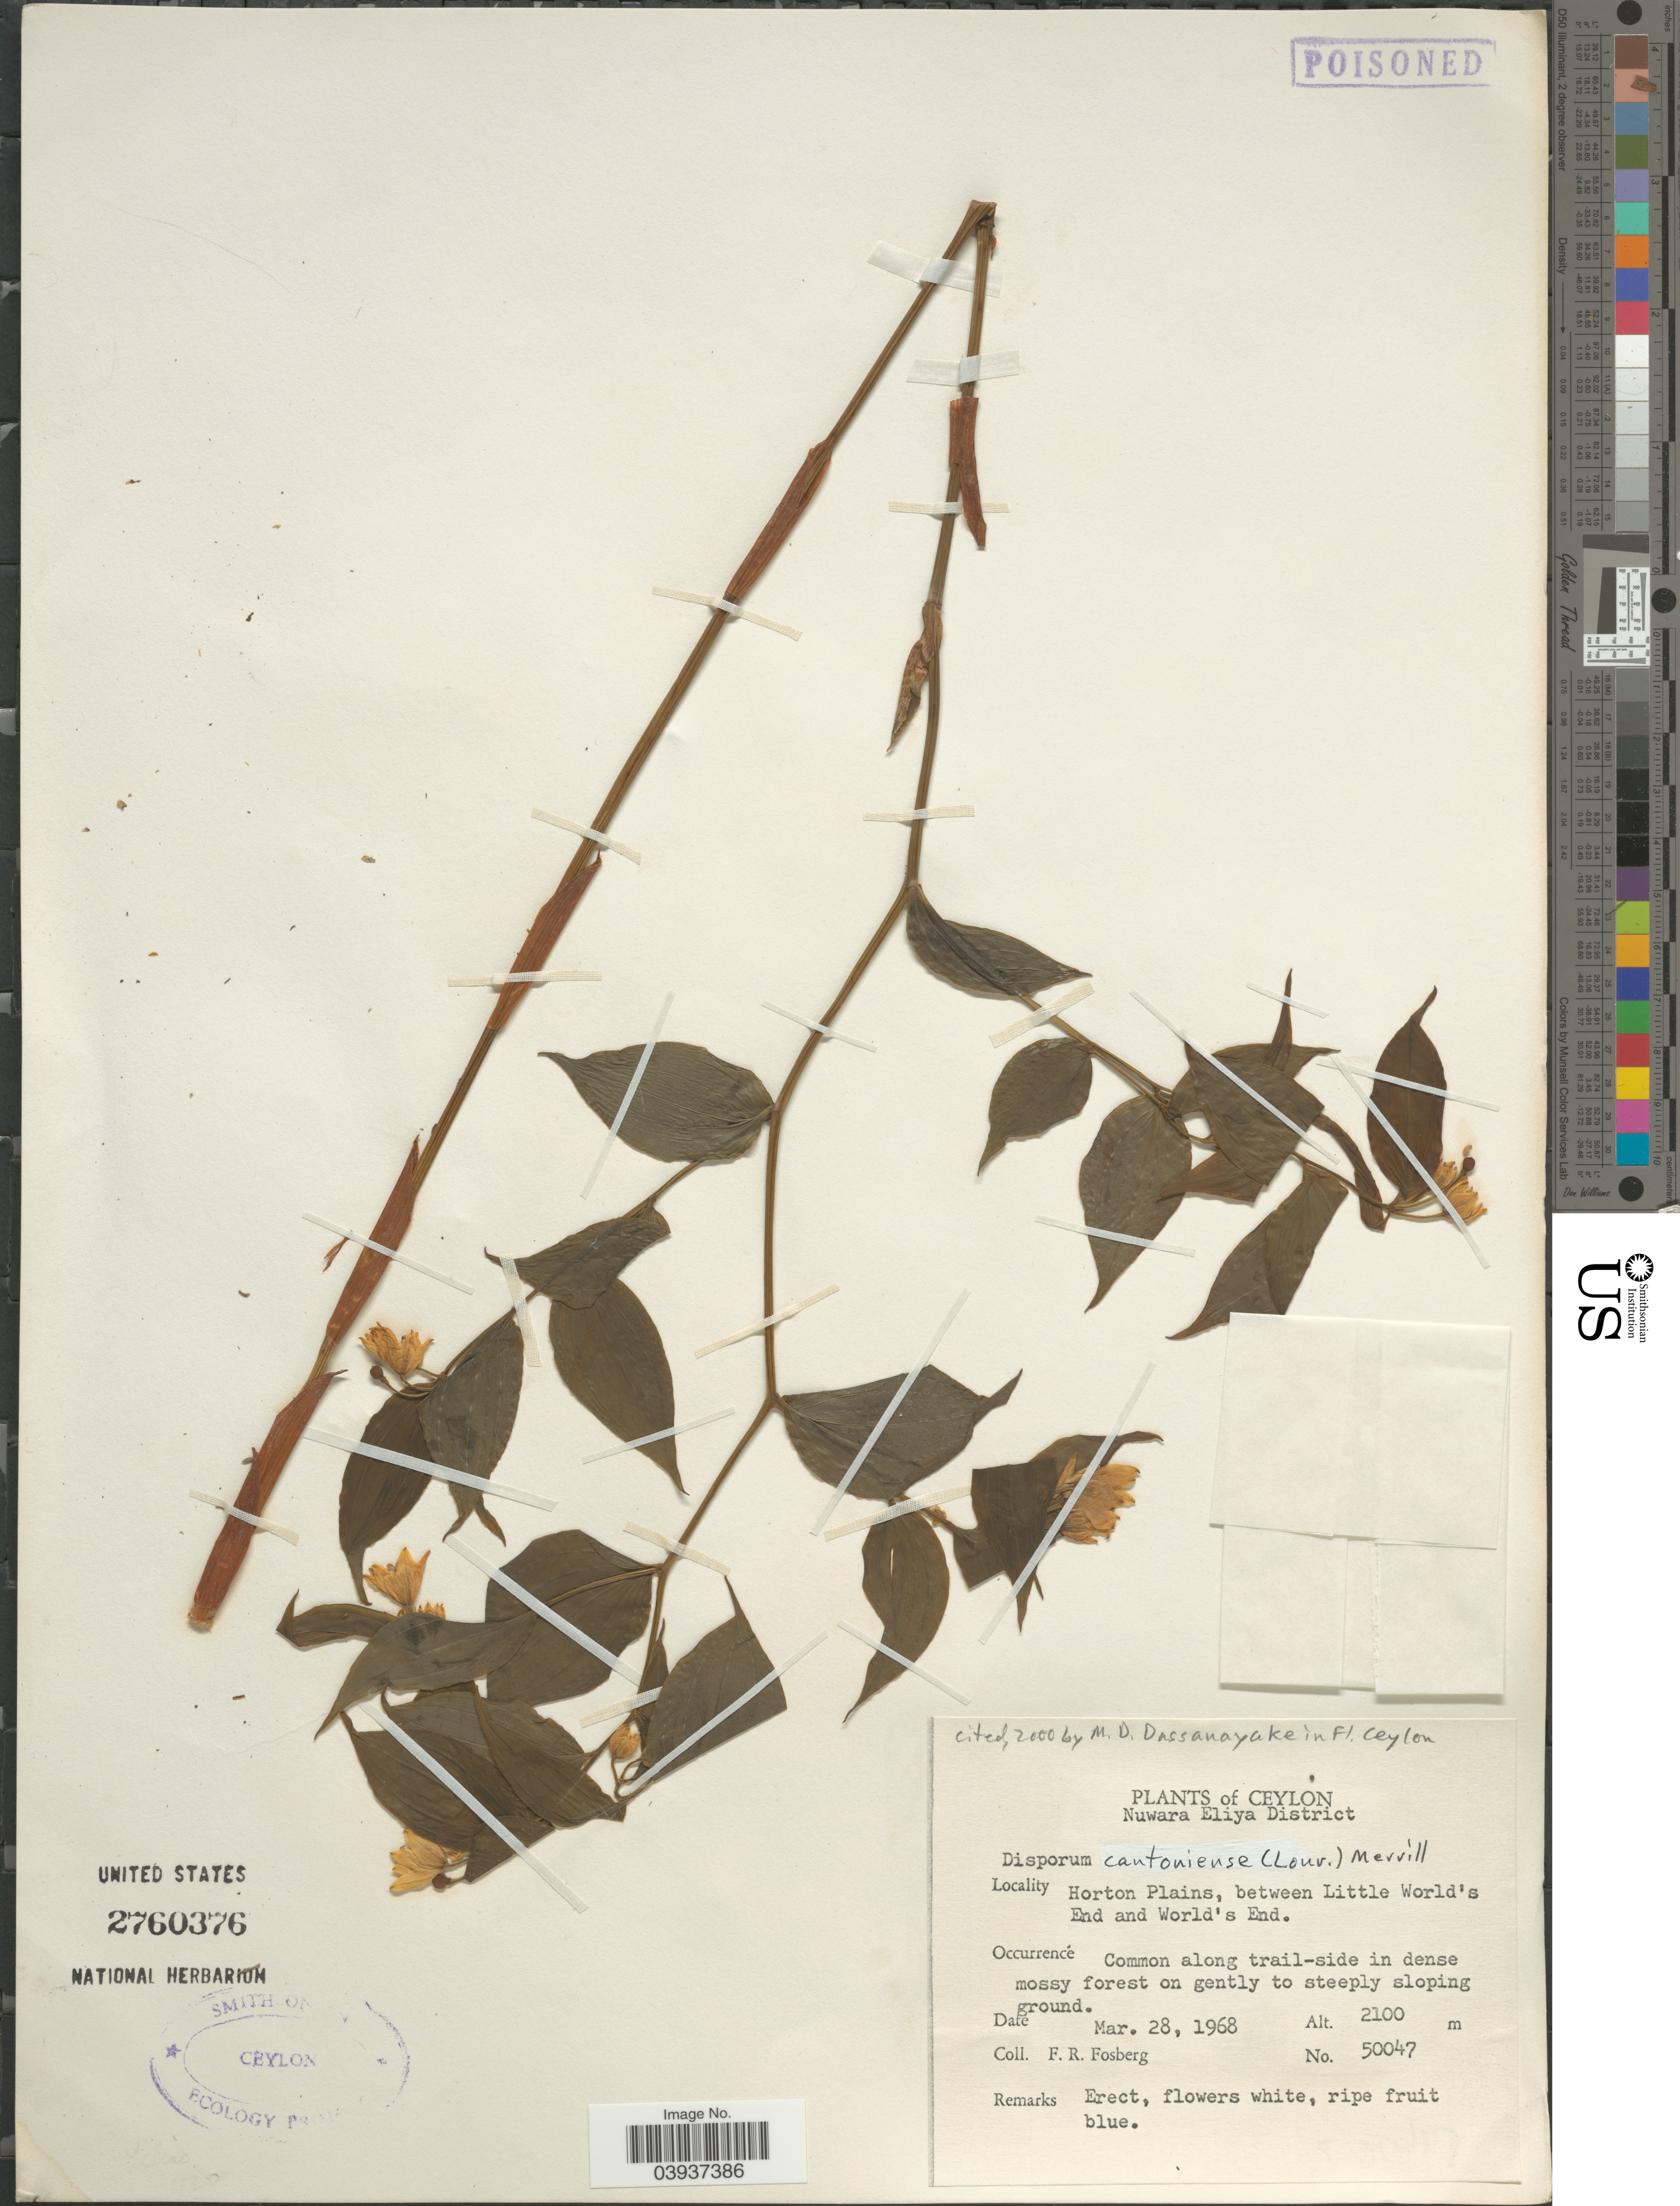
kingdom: Plantae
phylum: Tracheophyta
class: Liliopsida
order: Liliales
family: Colchicaceae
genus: Disporum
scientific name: Disporum cantoniense var. cantoniense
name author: (Lour.) Merr.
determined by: Strong, Mark T., (BOT), Smithsonian Institution - National Museum of Natural History (UNITED STATES)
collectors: F. R. Fosberg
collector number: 50047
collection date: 1968-03-28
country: Sri Lanka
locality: Ceylon. Nuwara Eliya District. Horton Plains, between Little World's End and World's End. Along trail-side in dense mossy forest on gently to steeply sloping ground.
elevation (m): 2100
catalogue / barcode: US 2760376